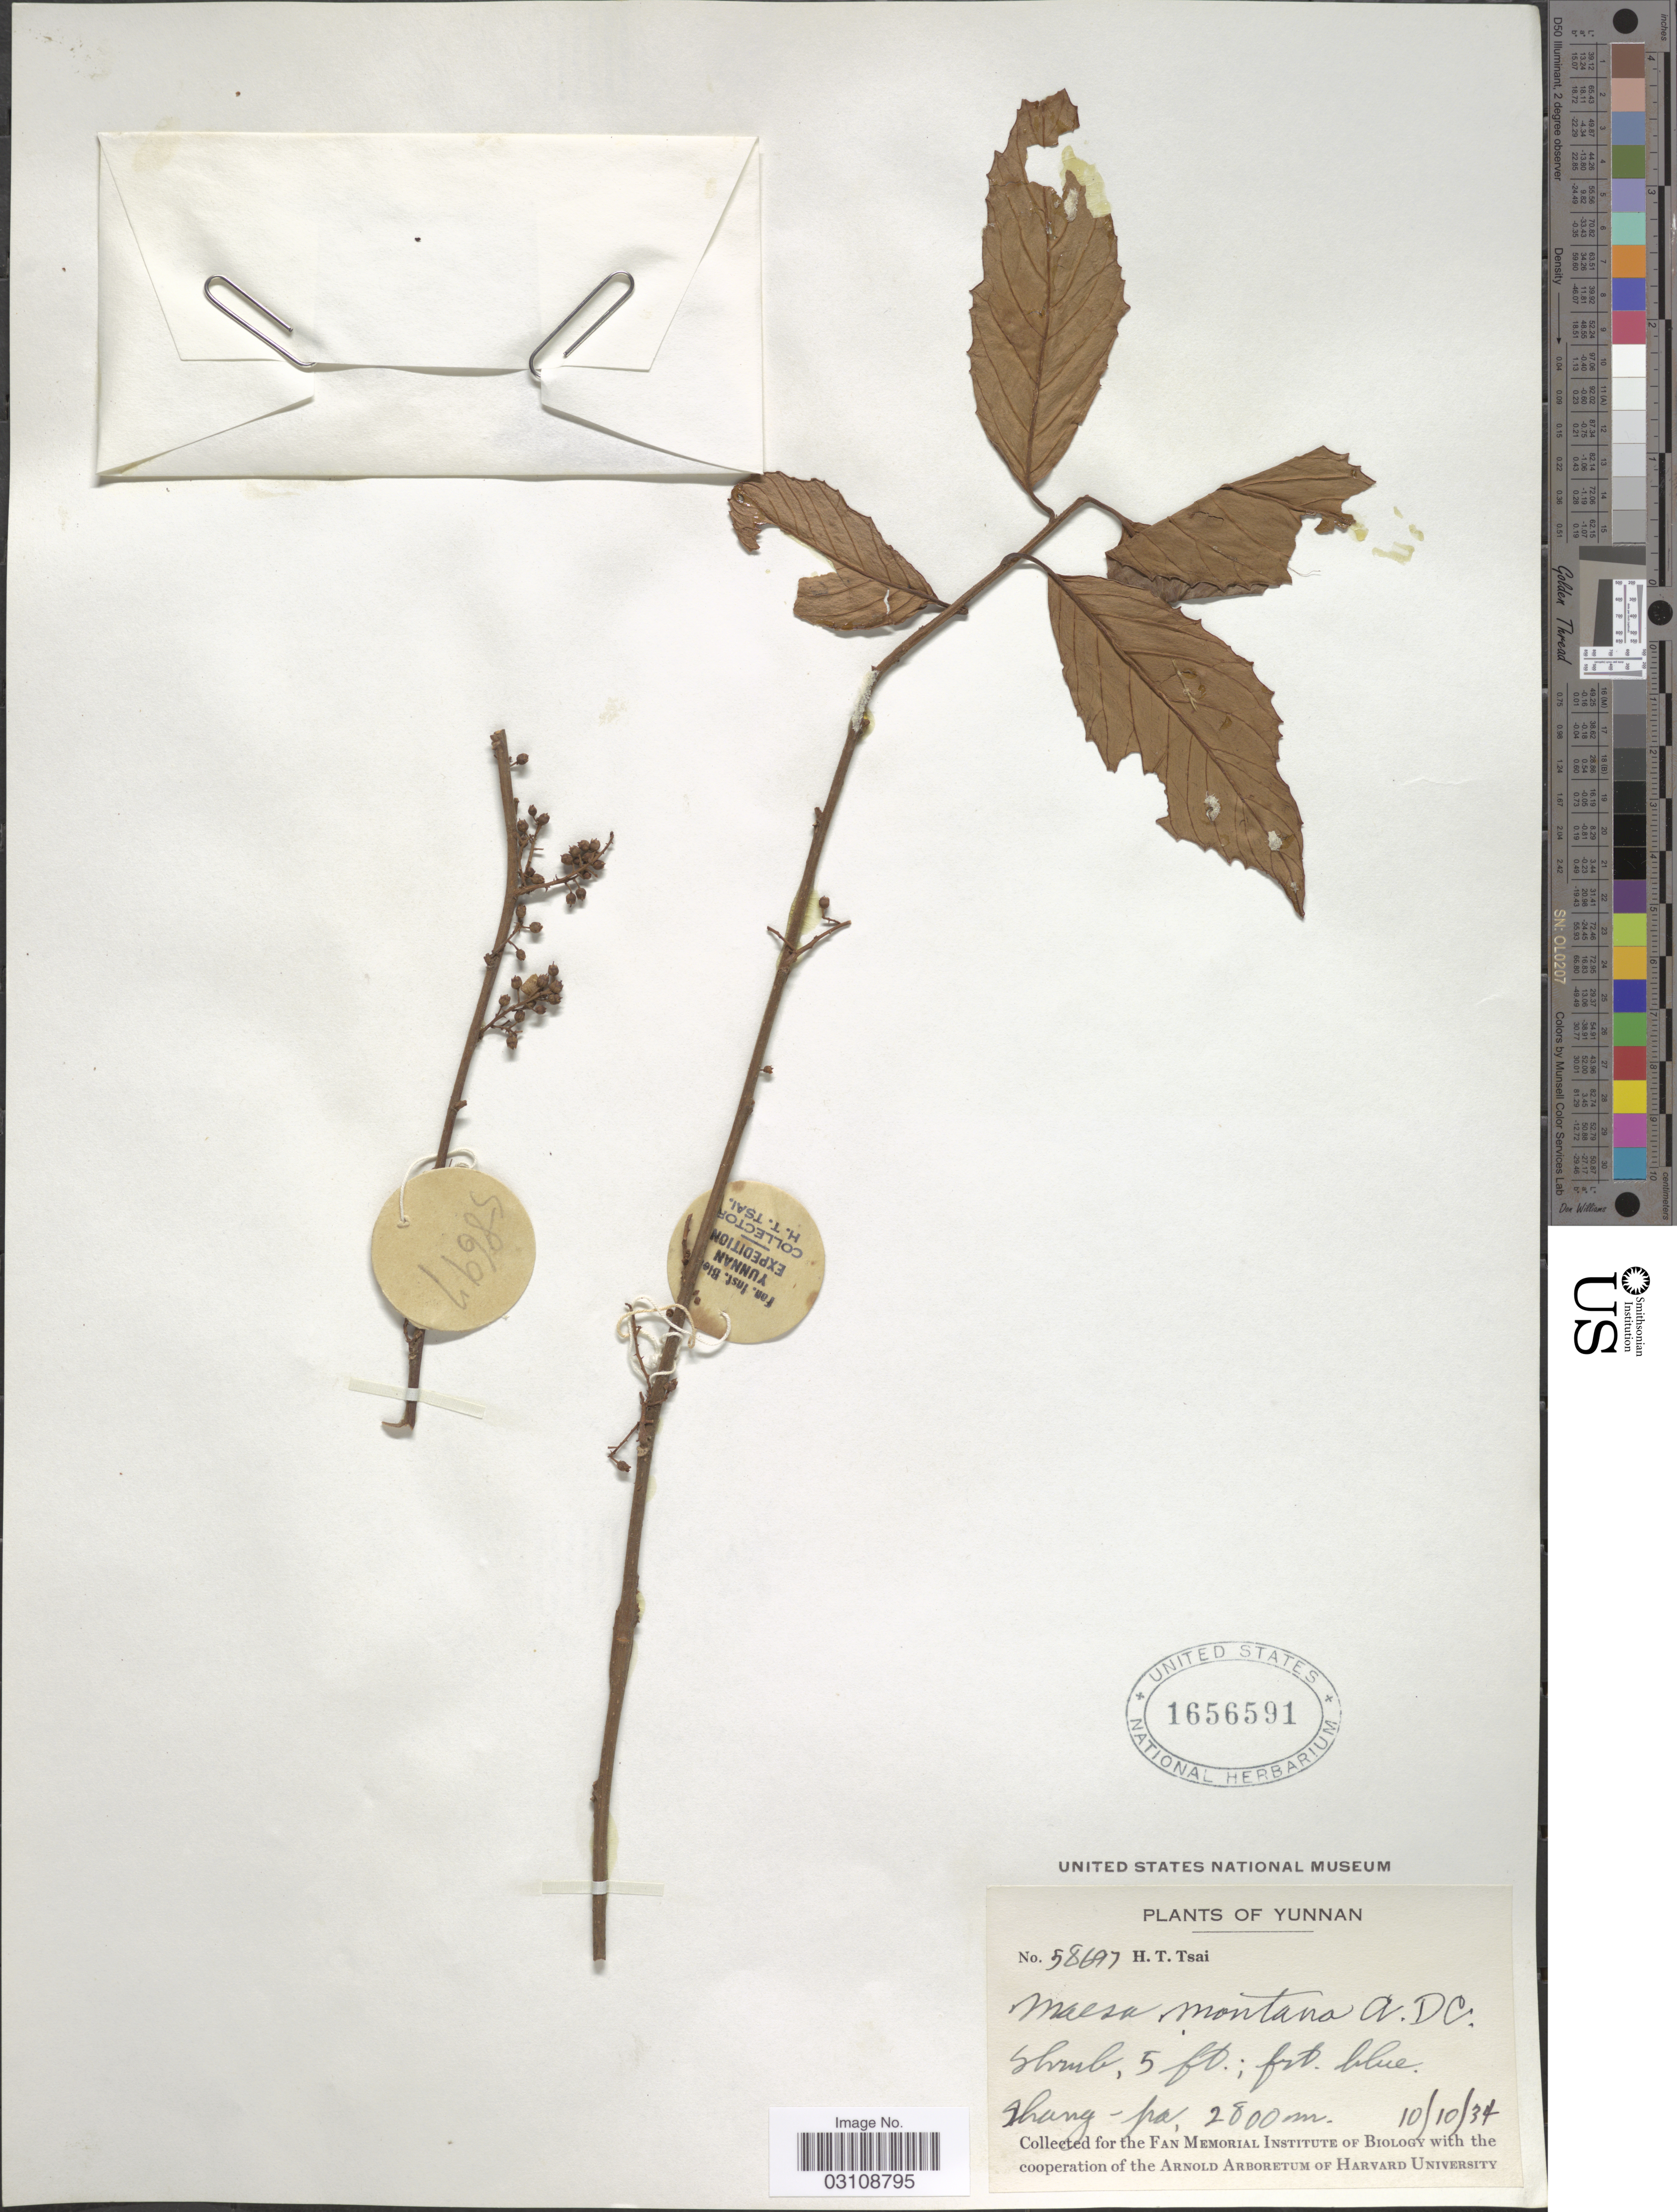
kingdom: Plantae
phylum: Tracheophyta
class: Magnoliopsida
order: Ericales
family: Primulaceae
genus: Maesa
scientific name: Maesa montana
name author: A. DC.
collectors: H. Tsai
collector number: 58697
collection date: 1934-10-10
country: China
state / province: Yunnan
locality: Shang-pa.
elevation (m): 2800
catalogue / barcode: US 1656591